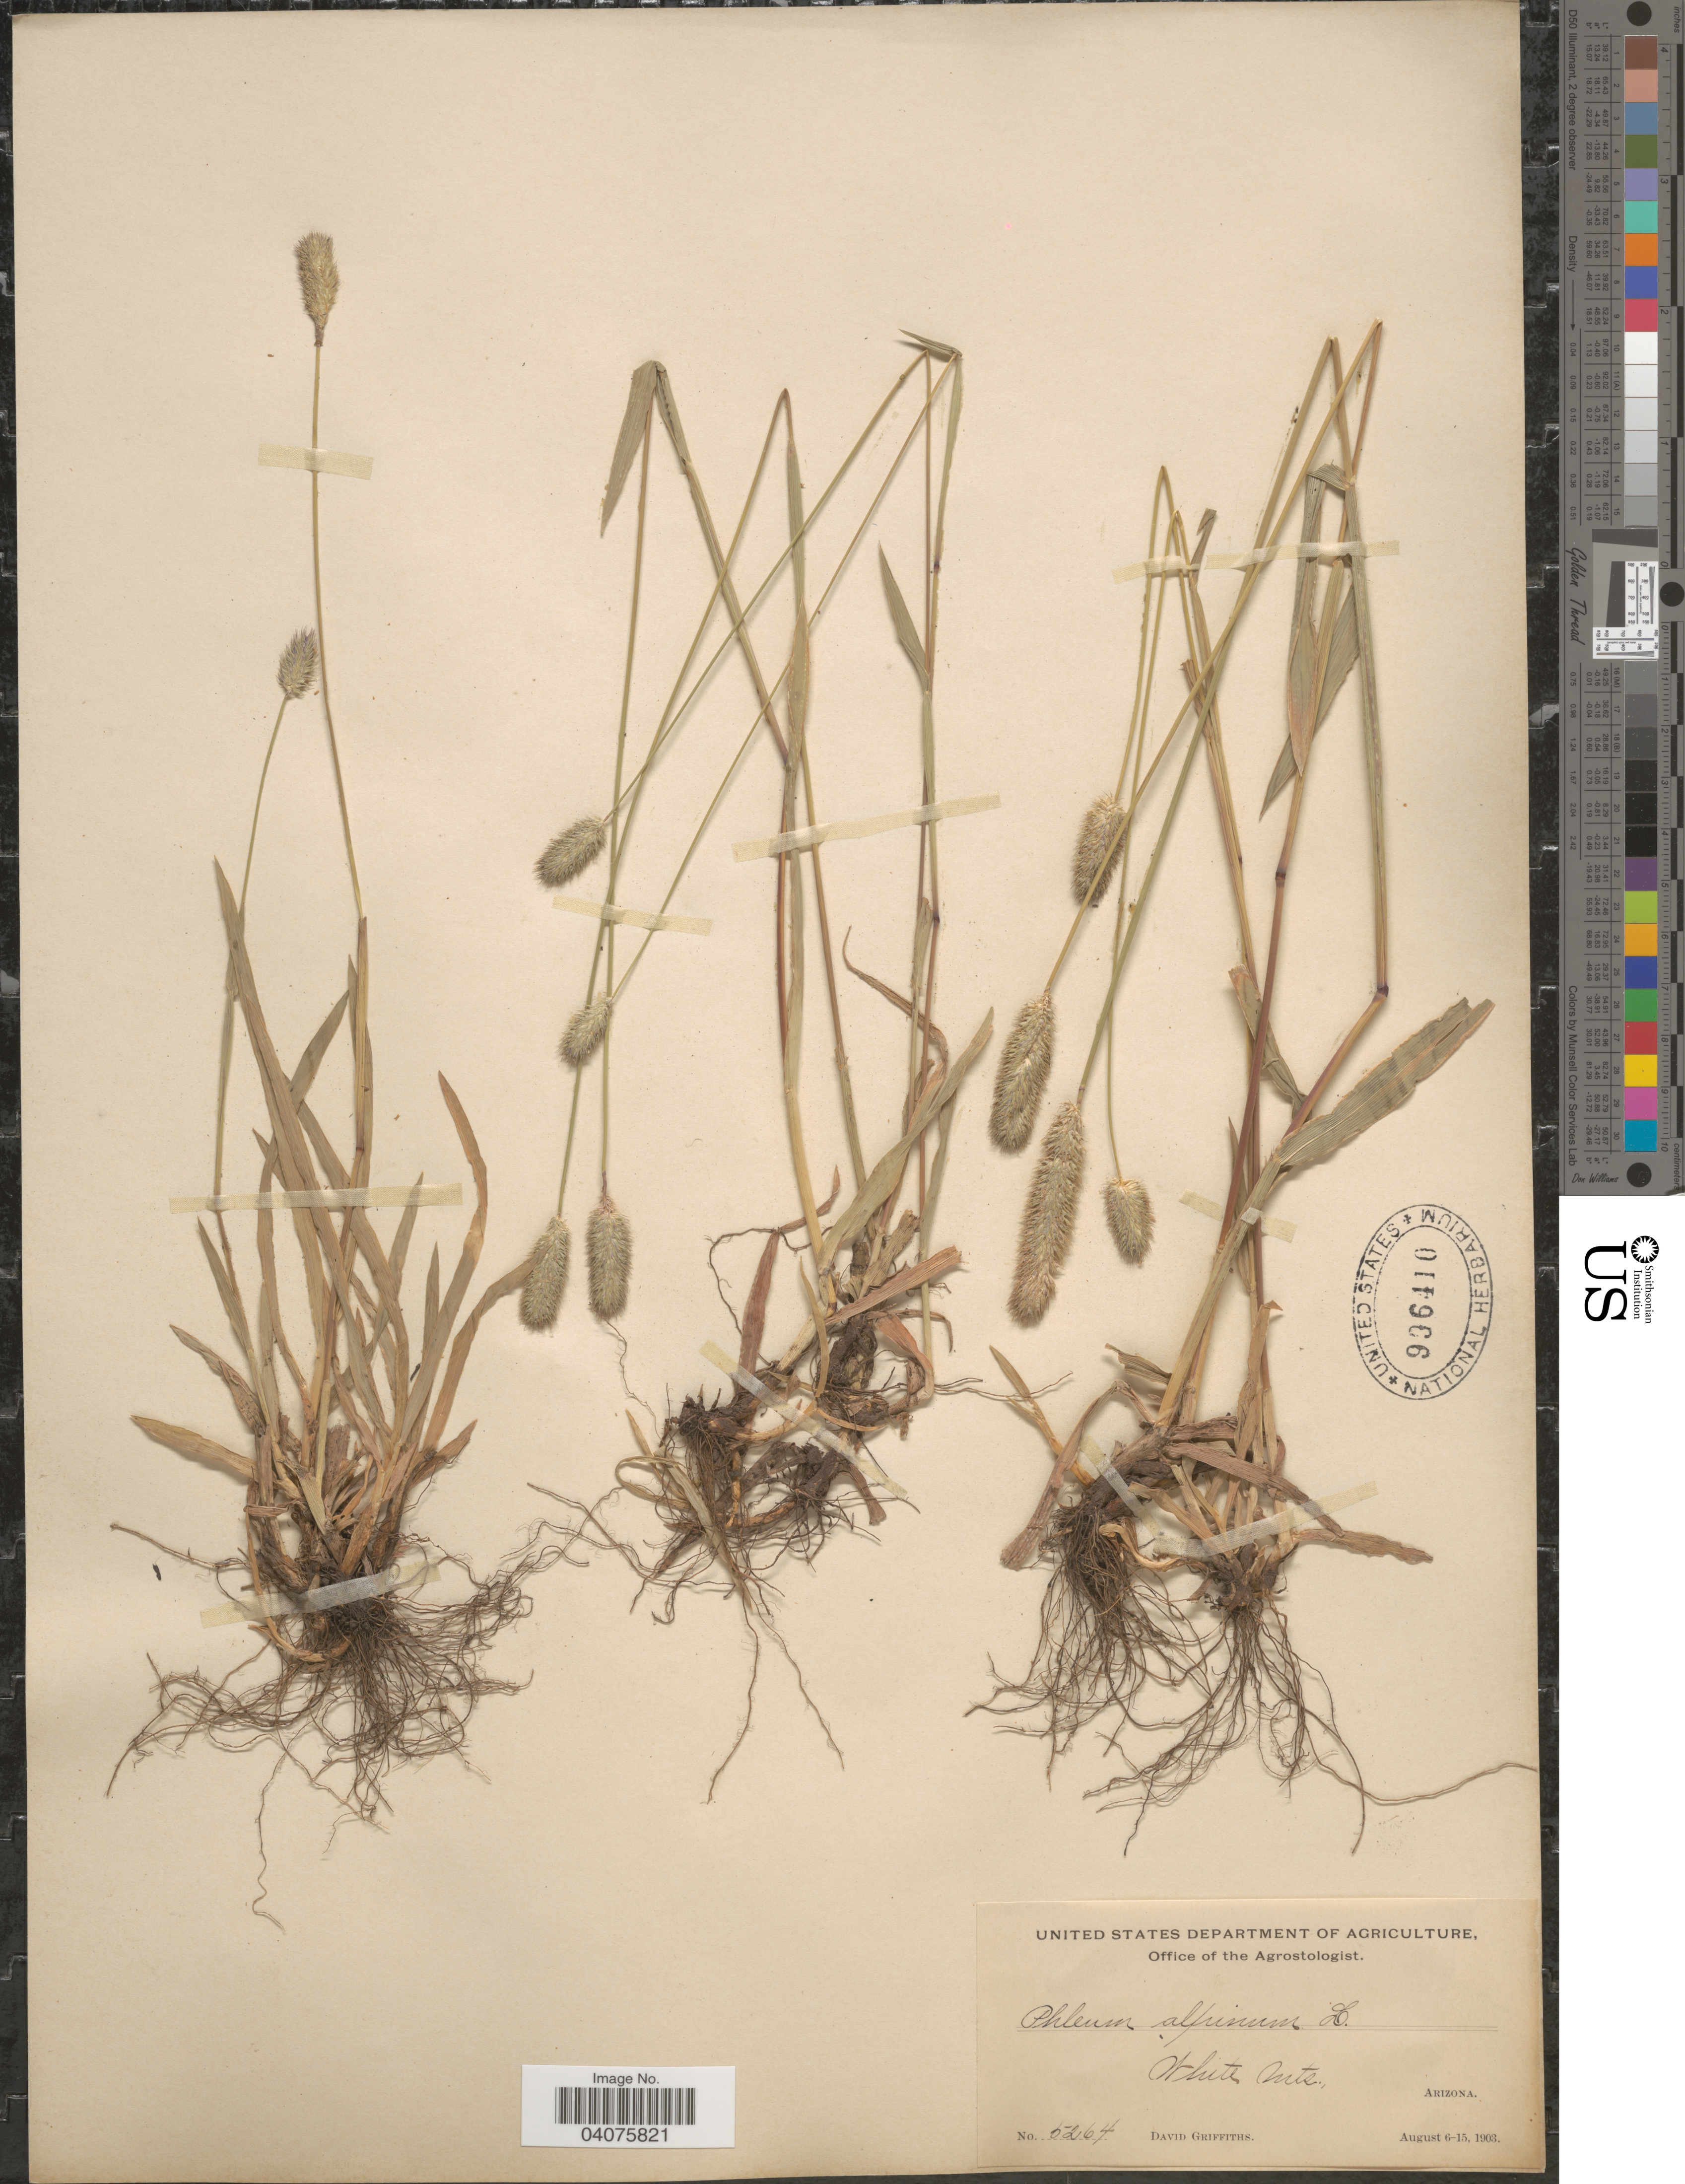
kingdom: Plantae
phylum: Tracheophyta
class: Liliopsida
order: Poales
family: Poaceae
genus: Phleum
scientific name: Phleum alpinum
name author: L.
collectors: D. Griffiths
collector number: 5264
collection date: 1903-08-06/1903-08-15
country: United States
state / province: Arizona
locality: White Mts.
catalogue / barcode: US 996410